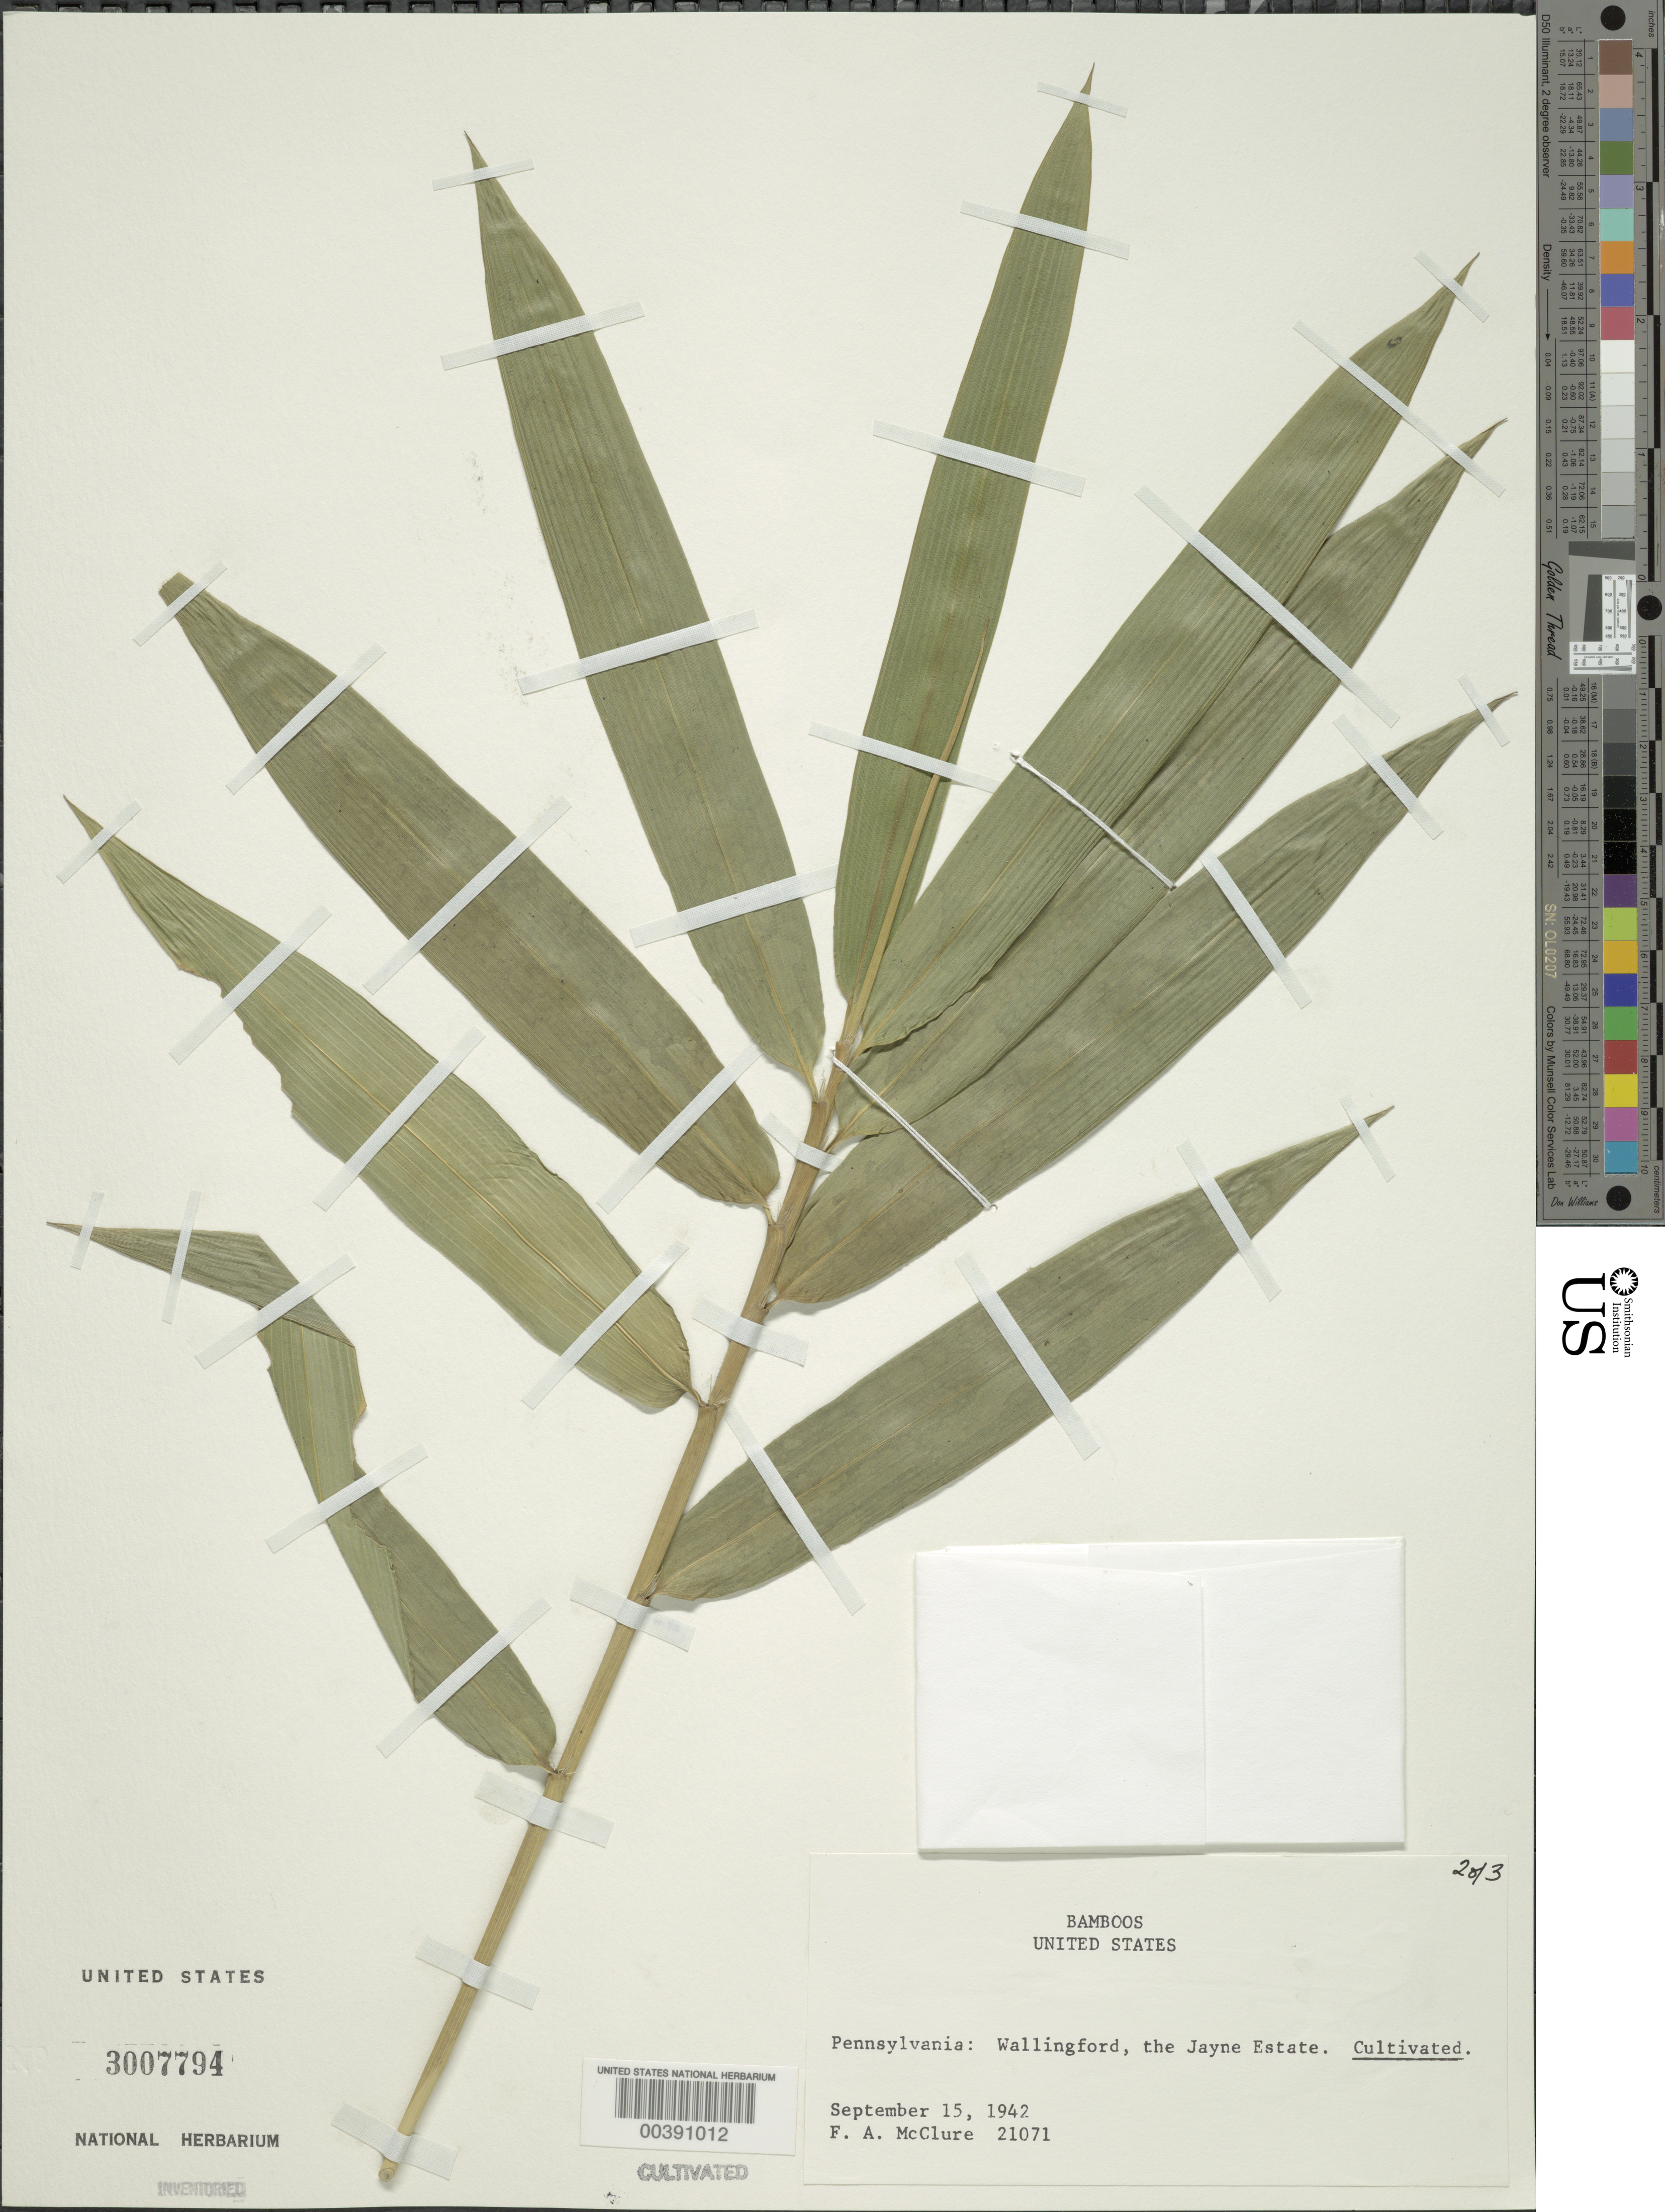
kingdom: Plantae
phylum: Tracheophyta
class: Liliopsida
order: Poales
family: Poaceae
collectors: F. A. McClure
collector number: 21071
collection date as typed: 15 Sep 1942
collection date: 1942-09-15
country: United States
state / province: Pennsylvania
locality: Wallingford, jayne estate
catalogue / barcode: US 3007794